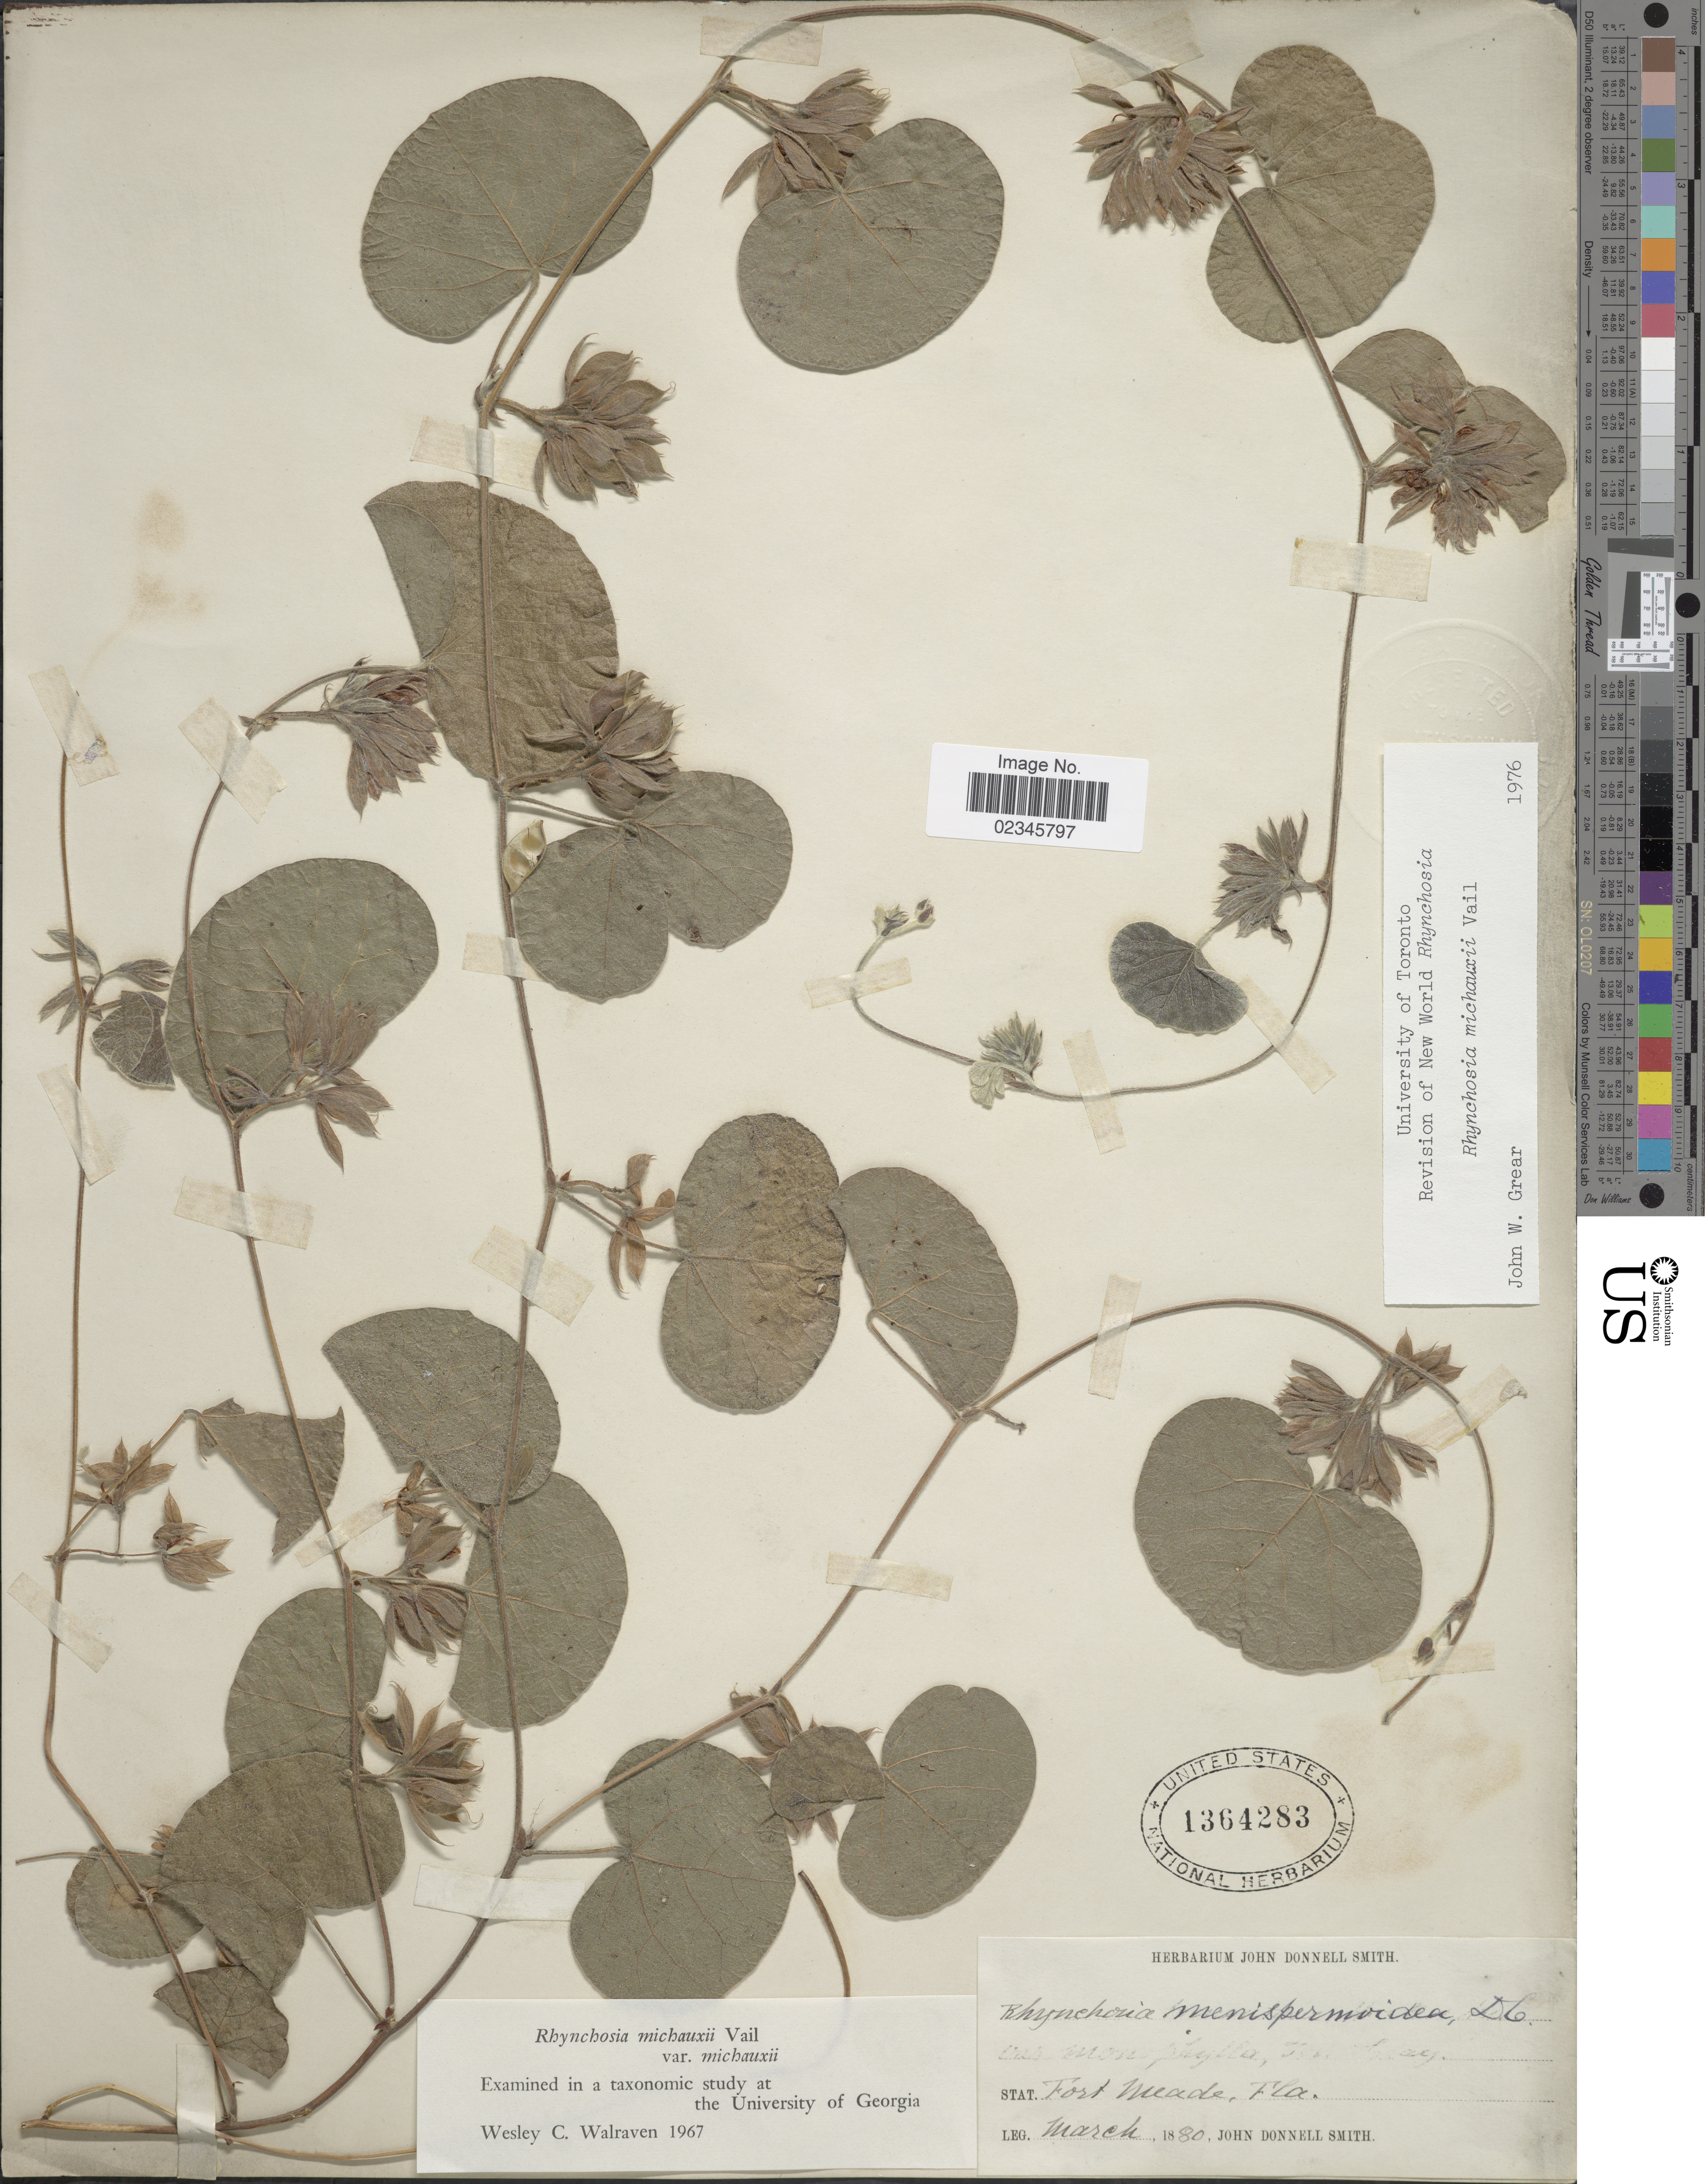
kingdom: Plantae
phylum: Tracheophyta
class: Magnoliopsida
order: Fabales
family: Fabaceae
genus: Rhynchosia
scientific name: Rhynchosia michauxii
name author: Vail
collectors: J. Donnell Smith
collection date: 1880-03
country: United States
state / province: Florida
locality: Fort Meade.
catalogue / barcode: US 1364283